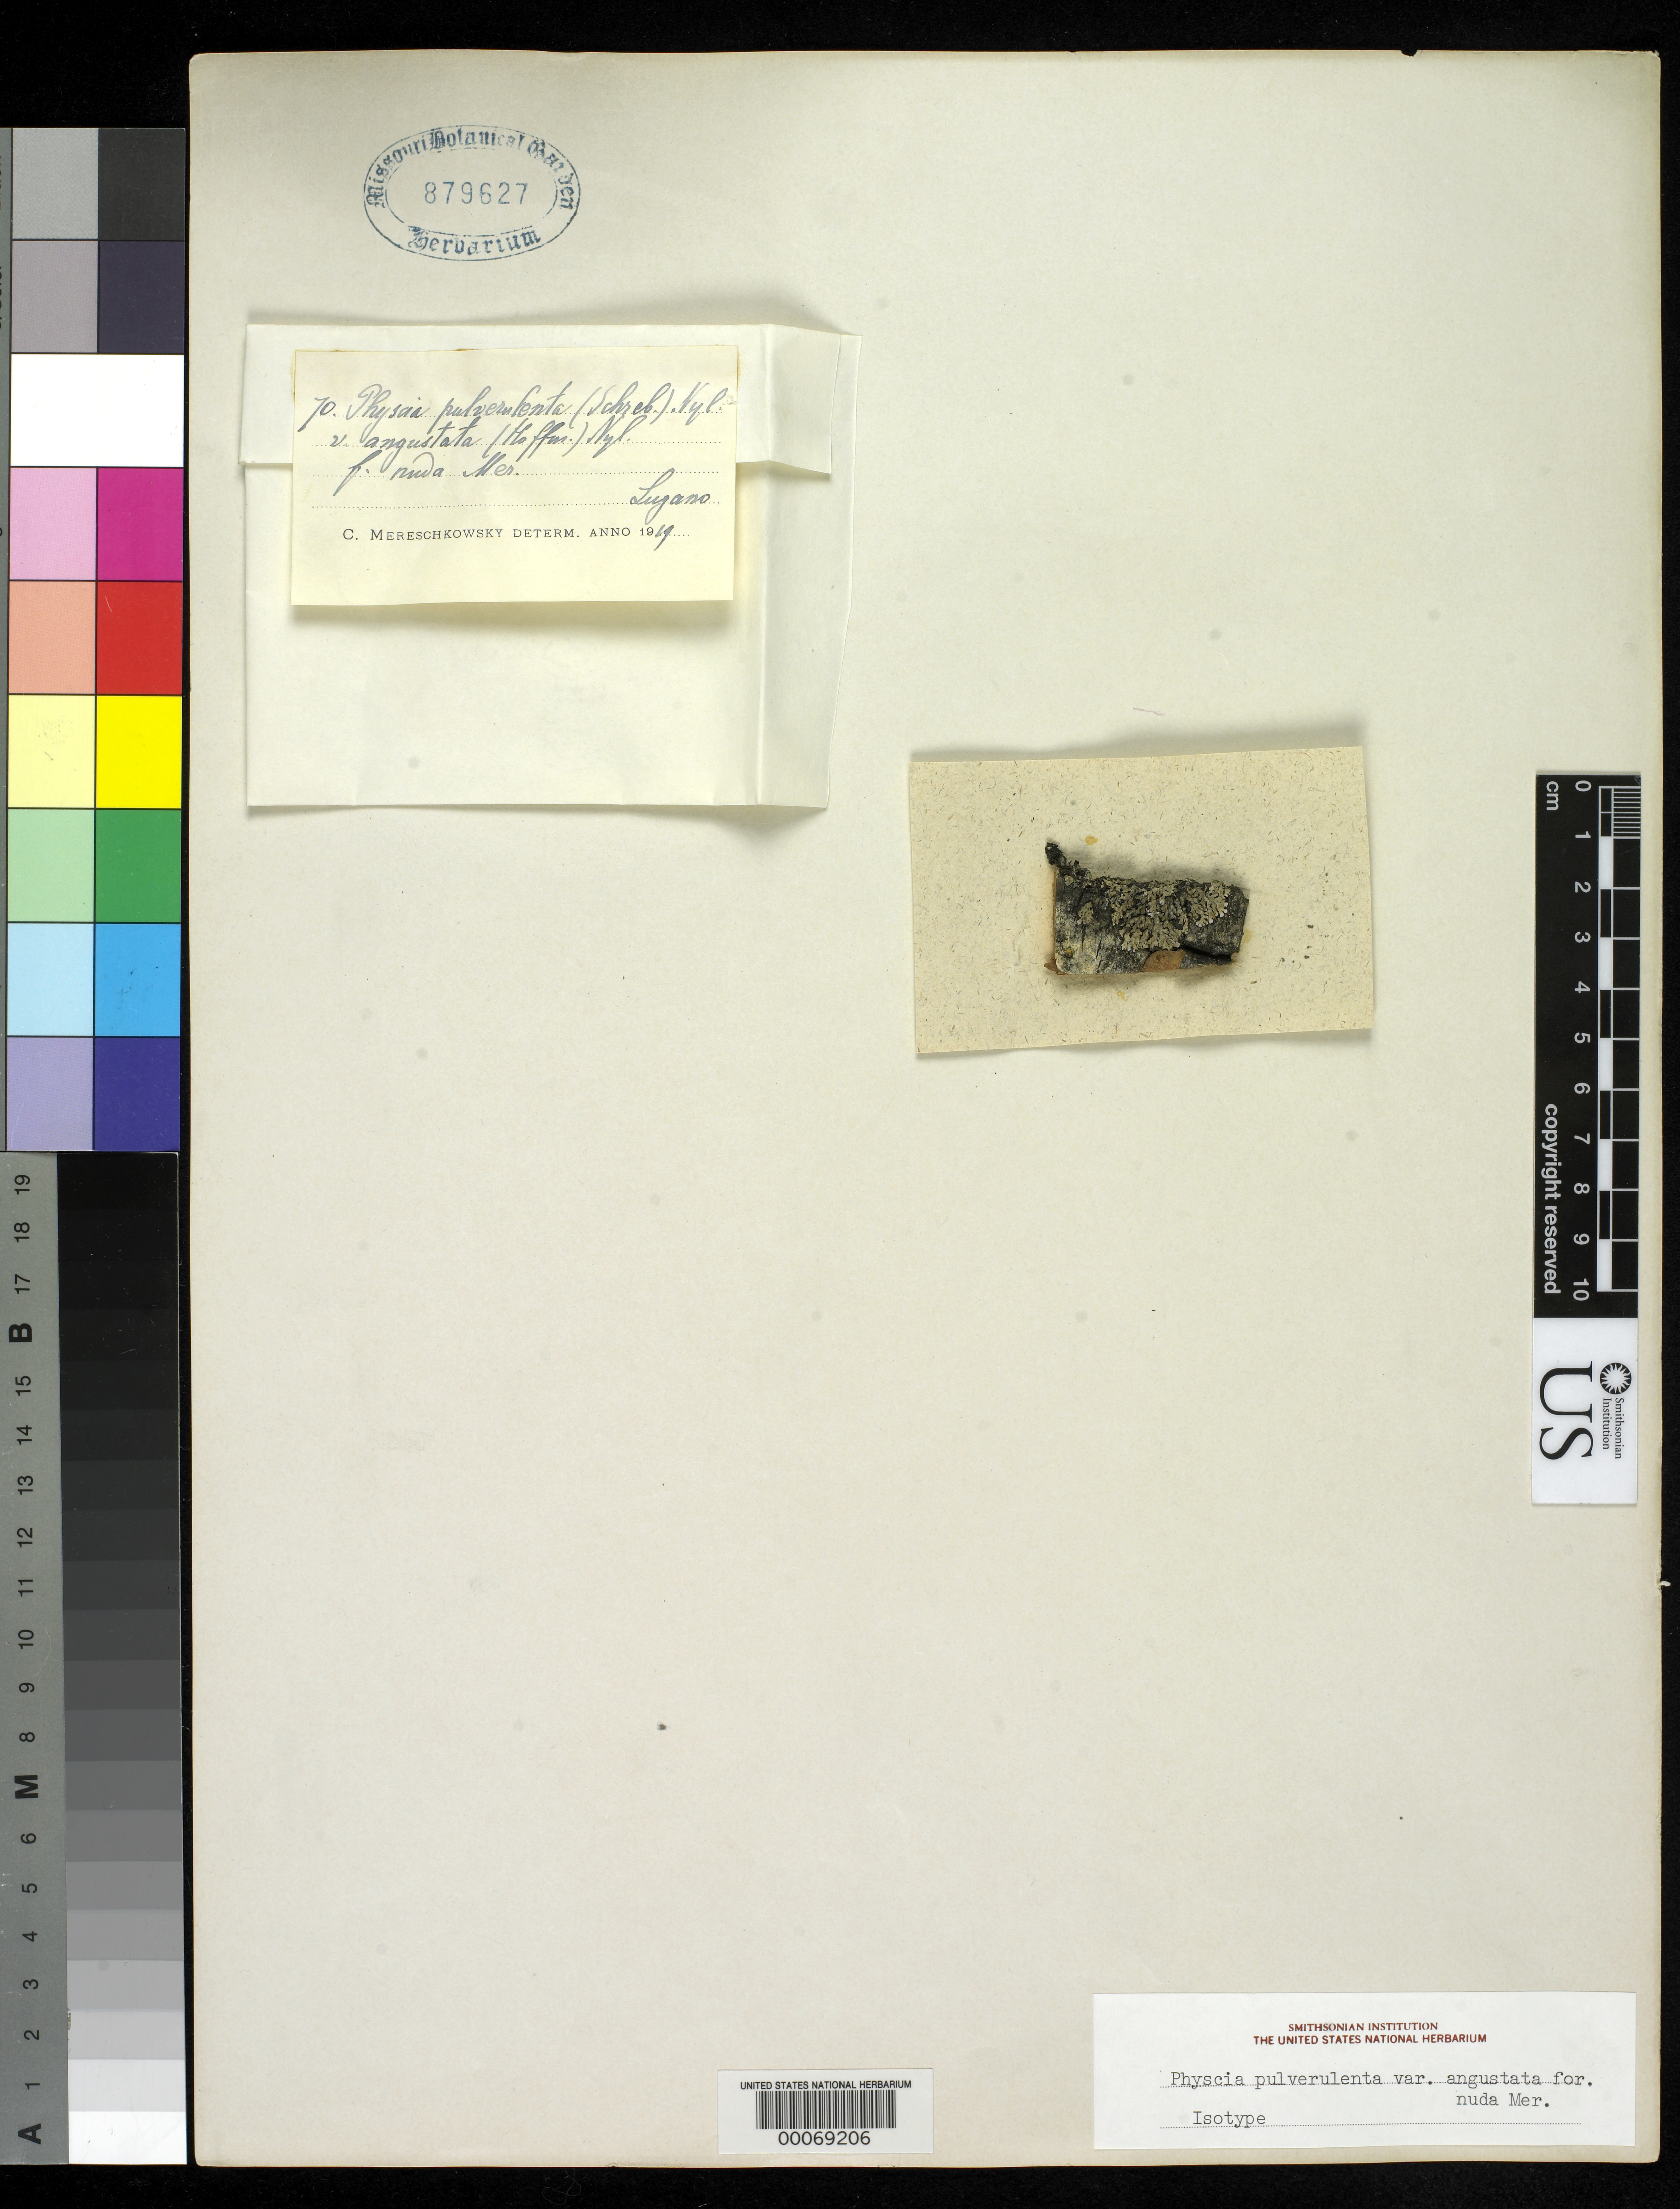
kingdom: Fungi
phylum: Ascomycota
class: Lecanoromycetes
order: Caliciales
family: Physciaceae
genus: Physcia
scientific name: Physcia pulverulenta f. nuda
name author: Mereschk.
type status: Isotype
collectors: K. S. Mereschkovsky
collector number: Lich. Ticinenses 70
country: Switzerland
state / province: Ticino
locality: Around Lugano.